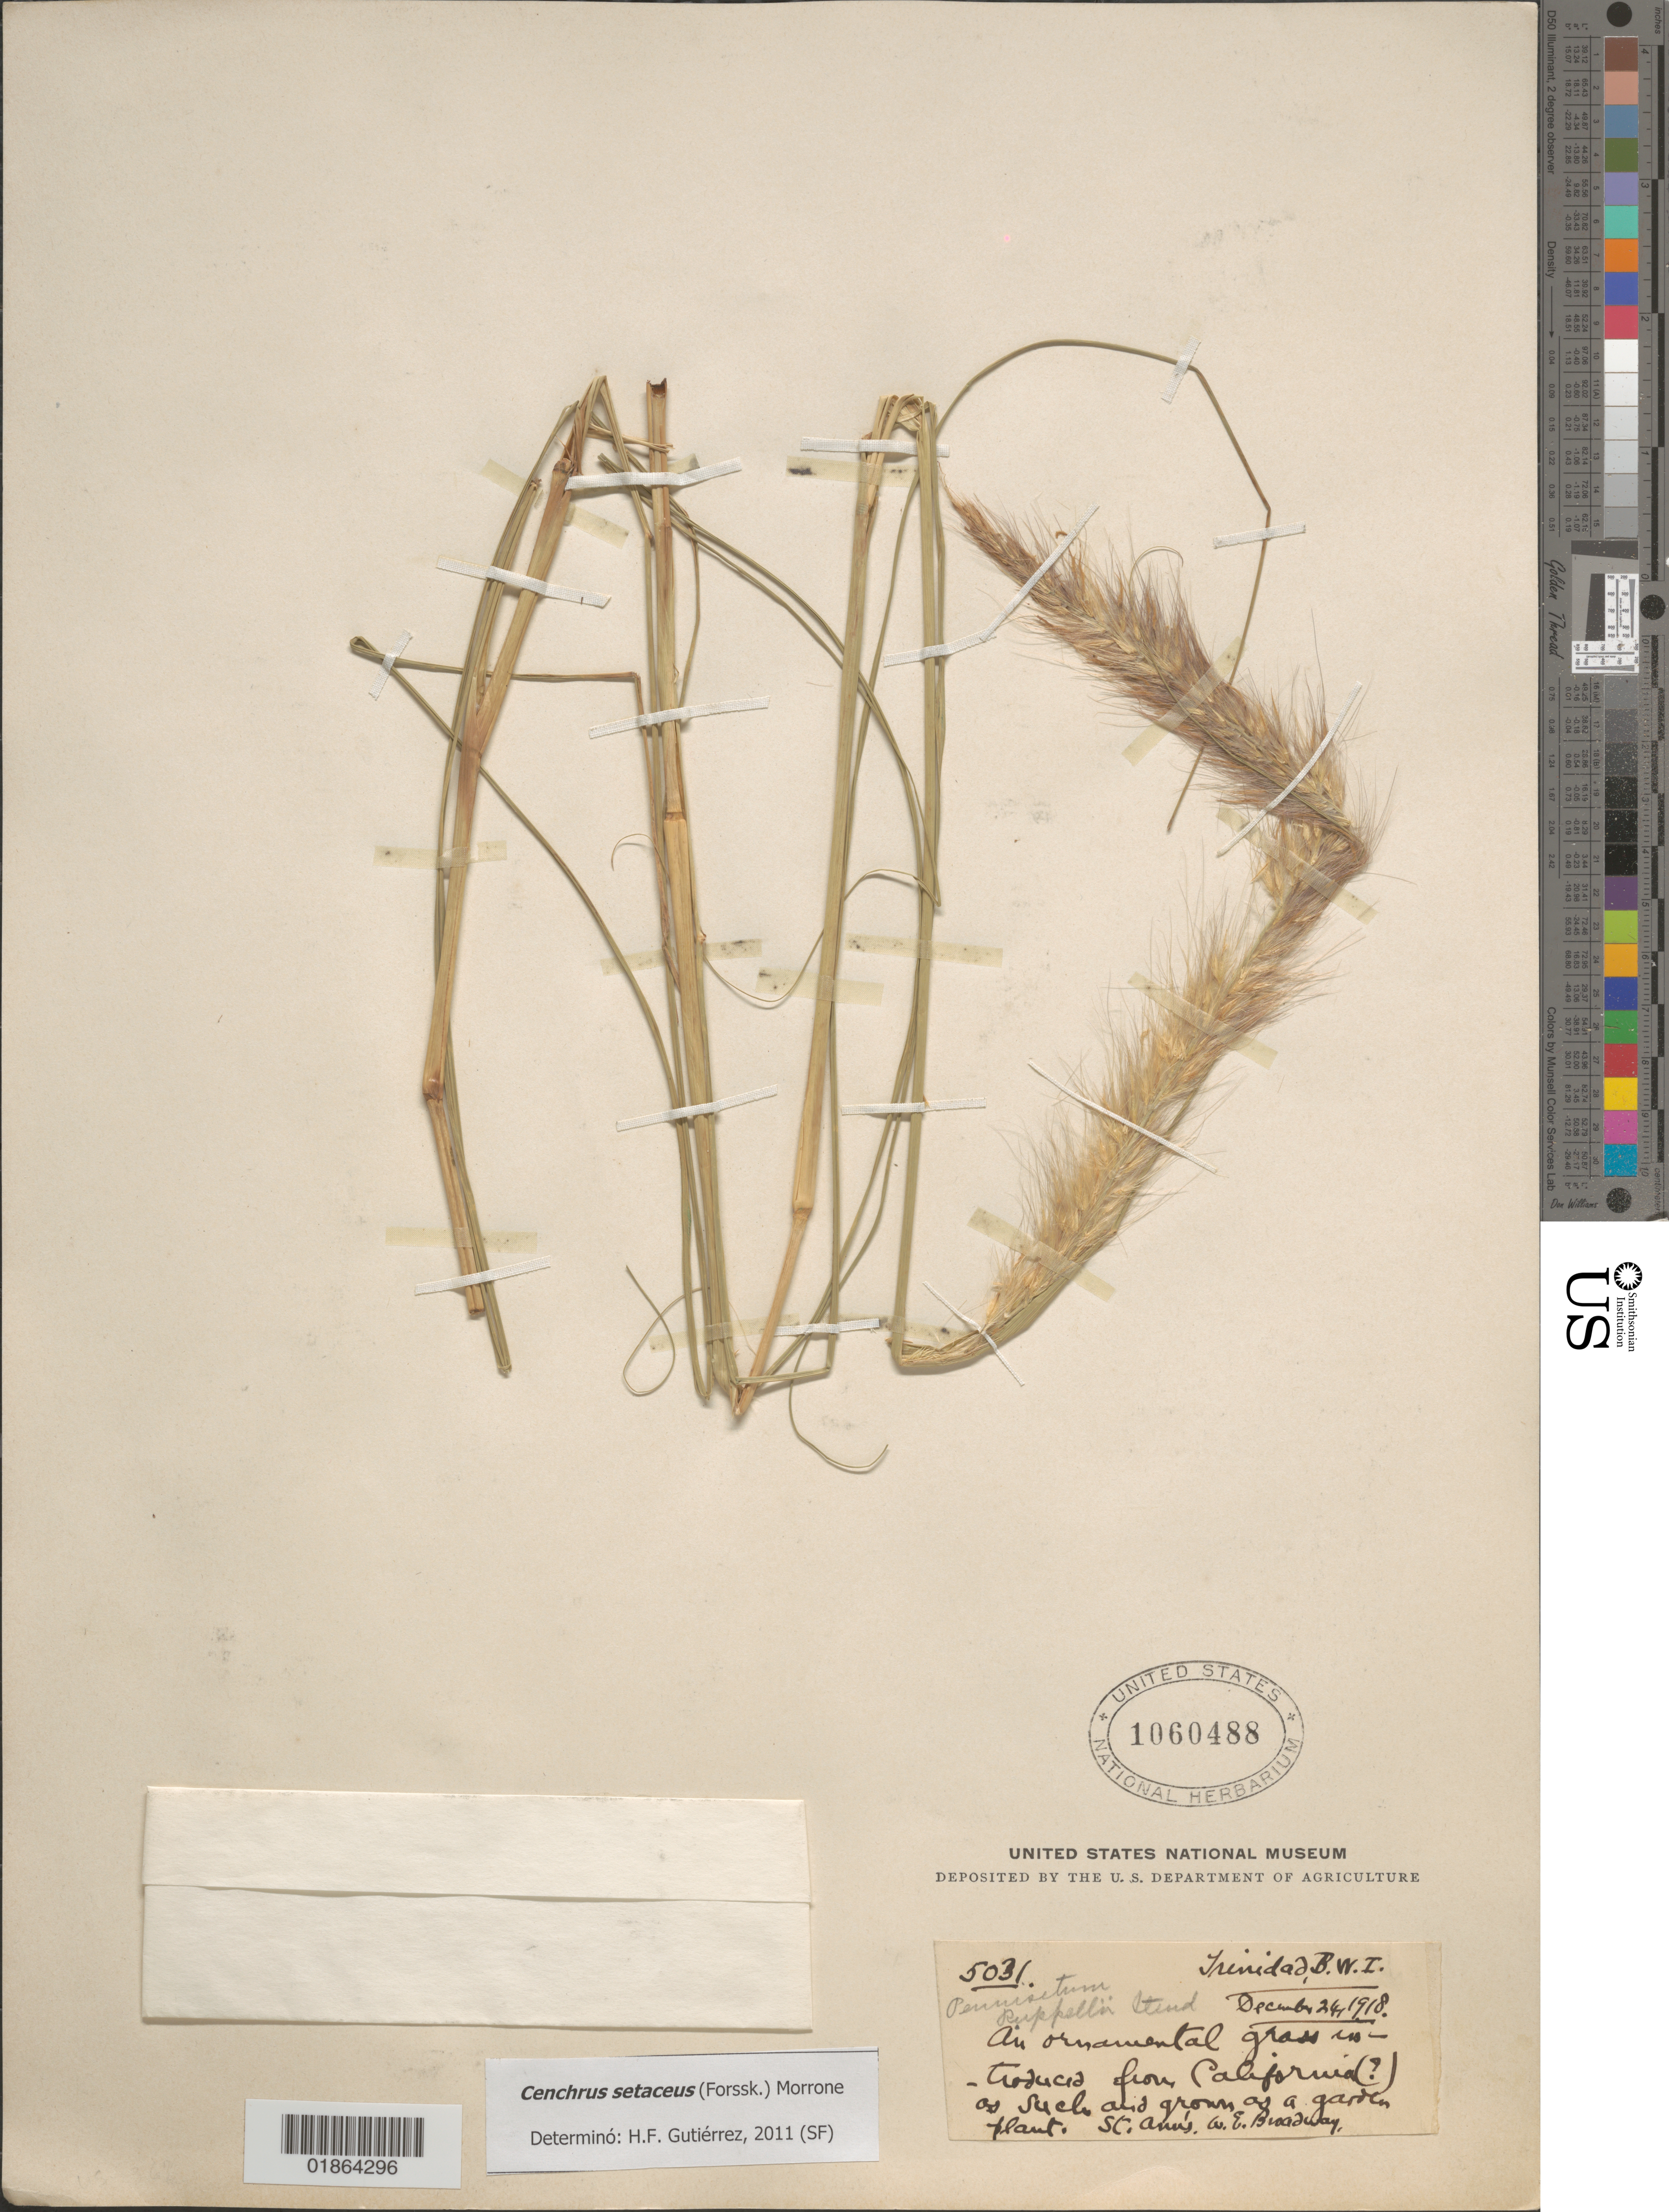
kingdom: Plantae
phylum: Tracheophyta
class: Liliopsida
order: Poales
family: Poaceae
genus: Cenchrus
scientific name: Cenchrus setaceus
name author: (Forssk.) Morrone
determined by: Gutiérrez, H. F.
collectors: W. E. Broadway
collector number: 5031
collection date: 1918-12-24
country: Trinidad and Tobago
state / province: St. Ann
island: Trinidad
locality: St. Anns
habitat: Introduced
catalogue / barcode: US 1060488